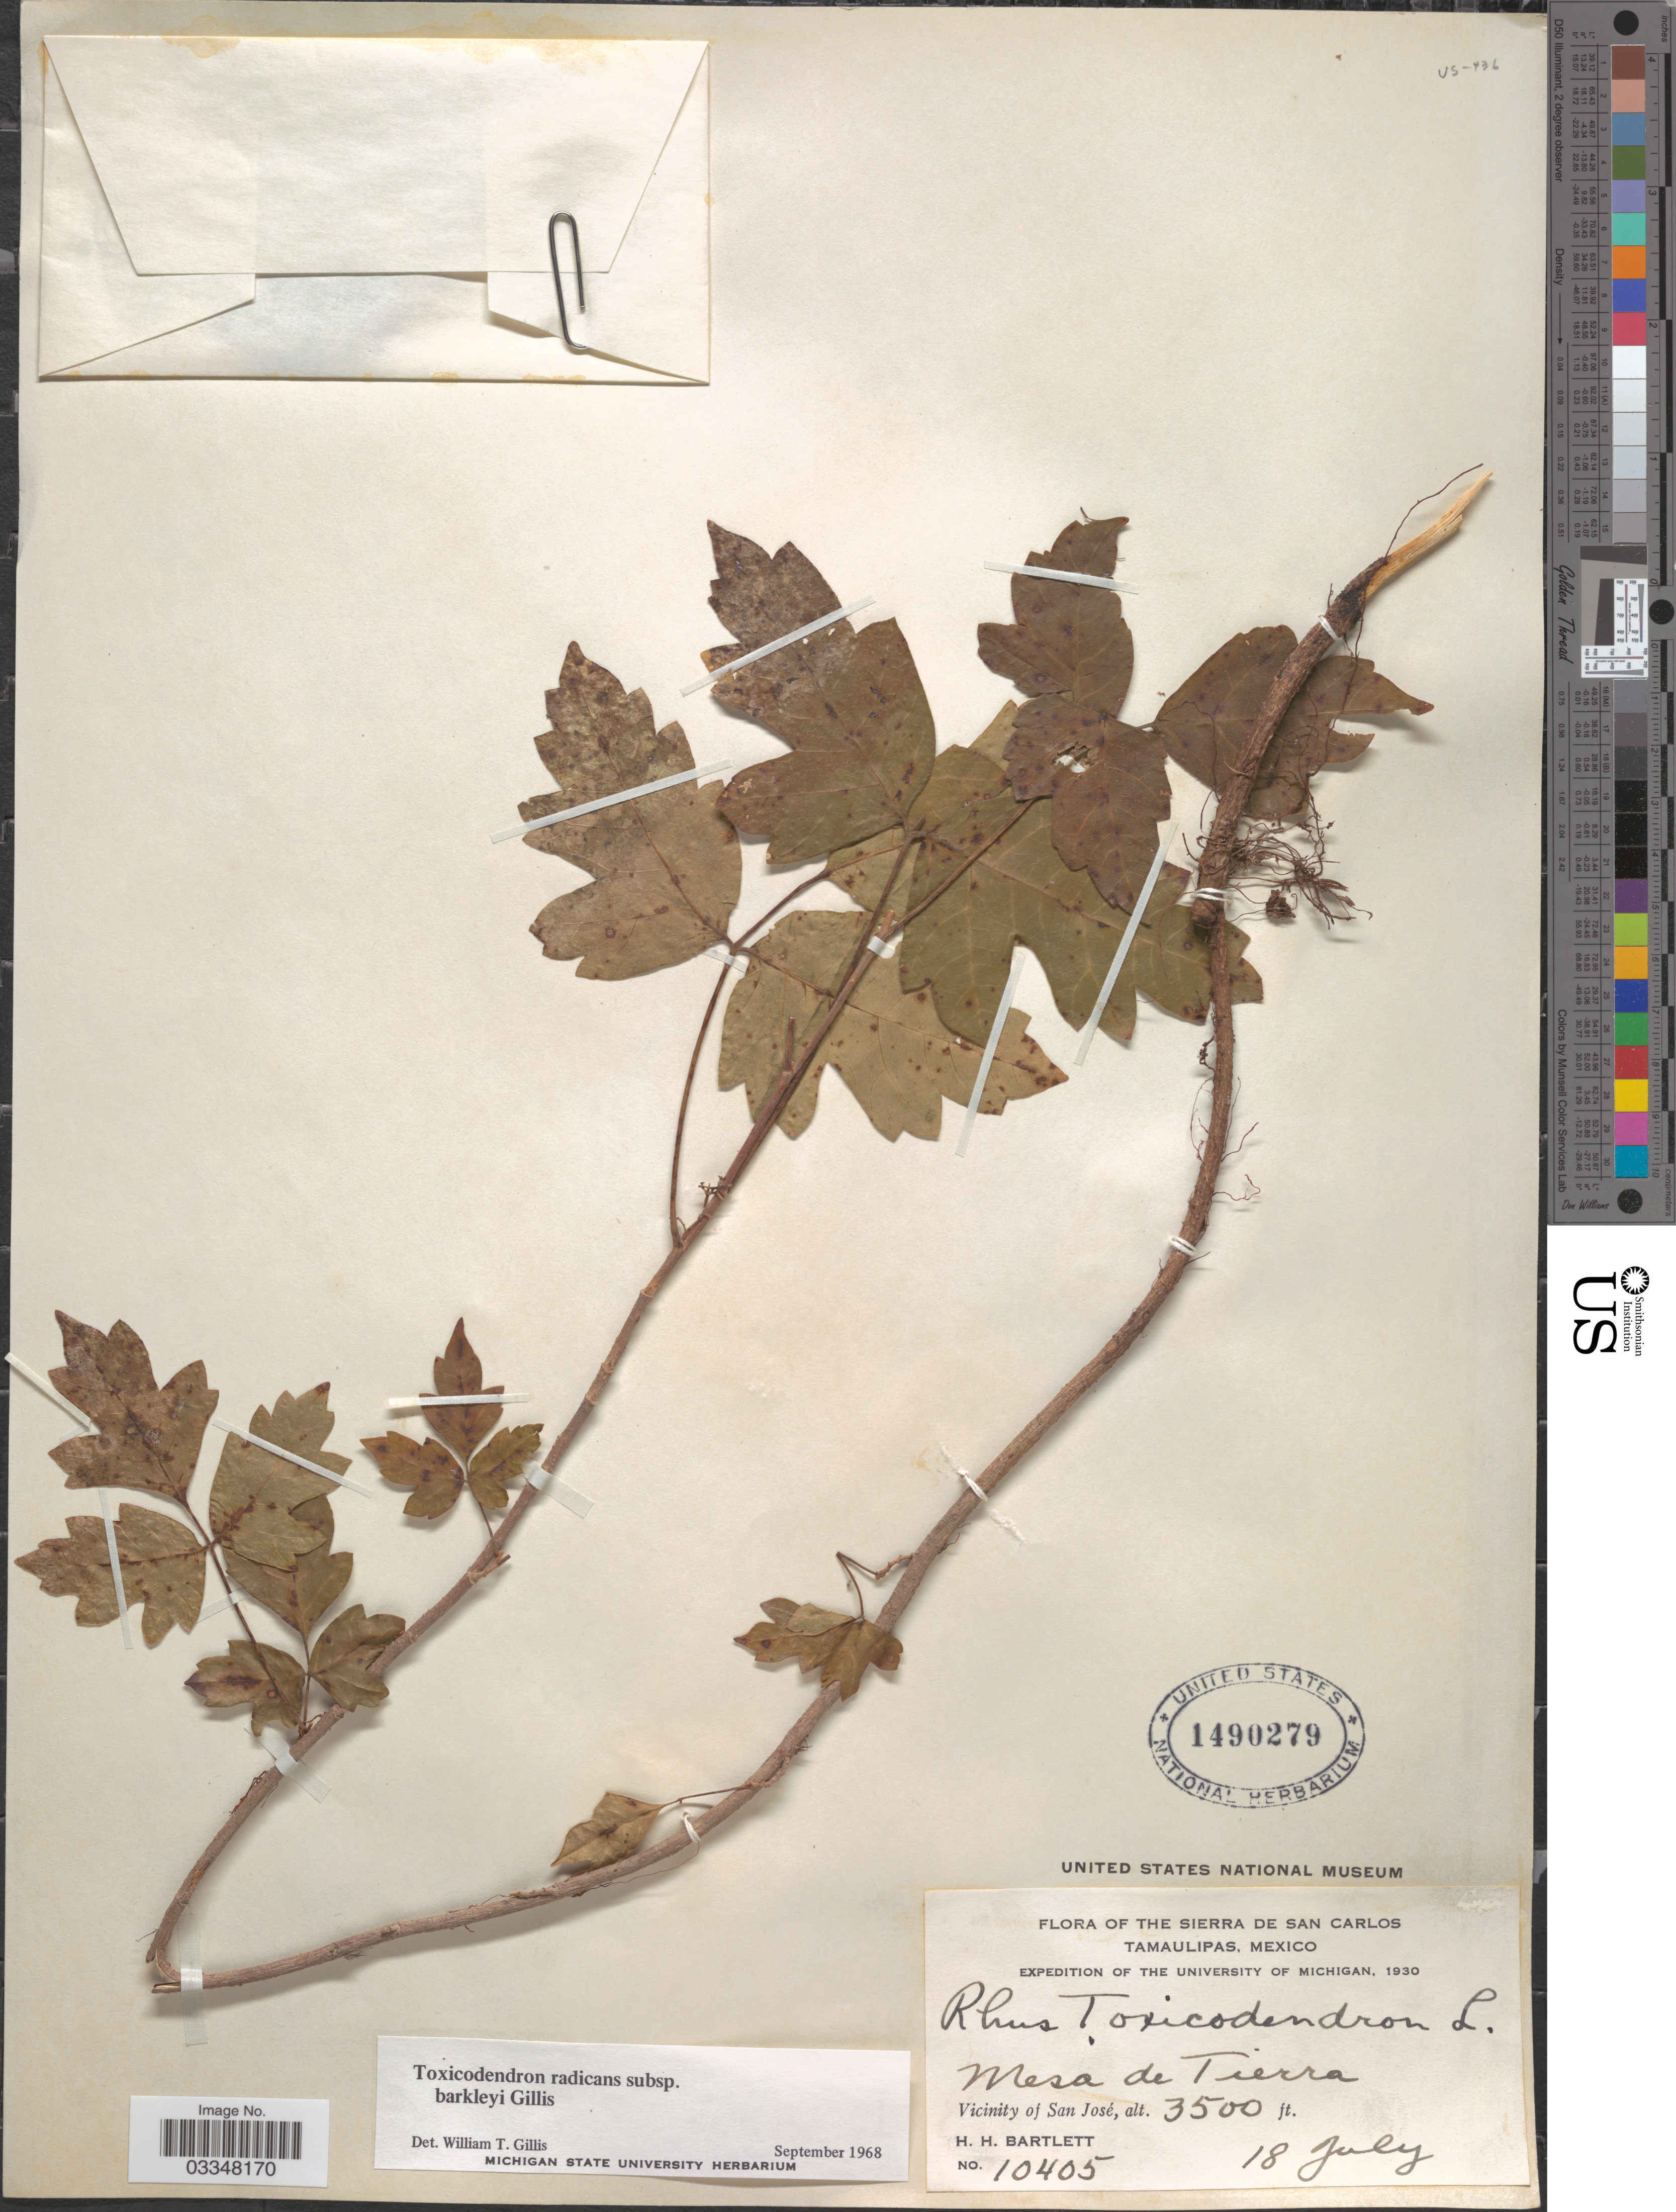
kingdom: Plantae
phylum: Tracheophyta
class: Magnoliopsida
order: Sapindales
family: Anacardiaceae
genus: Toxicodendron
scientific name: Toxicodendron radicans subsp. barkleyi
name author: Gillis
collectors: H. H. Bartlett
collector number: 10405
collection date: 1930-07-18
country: Mexico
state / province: Tamaulipas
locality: The Sierra de San Carlos. Mesa de Tierra. Vicinity of San José.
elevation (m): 1067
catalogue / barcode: US 1490279